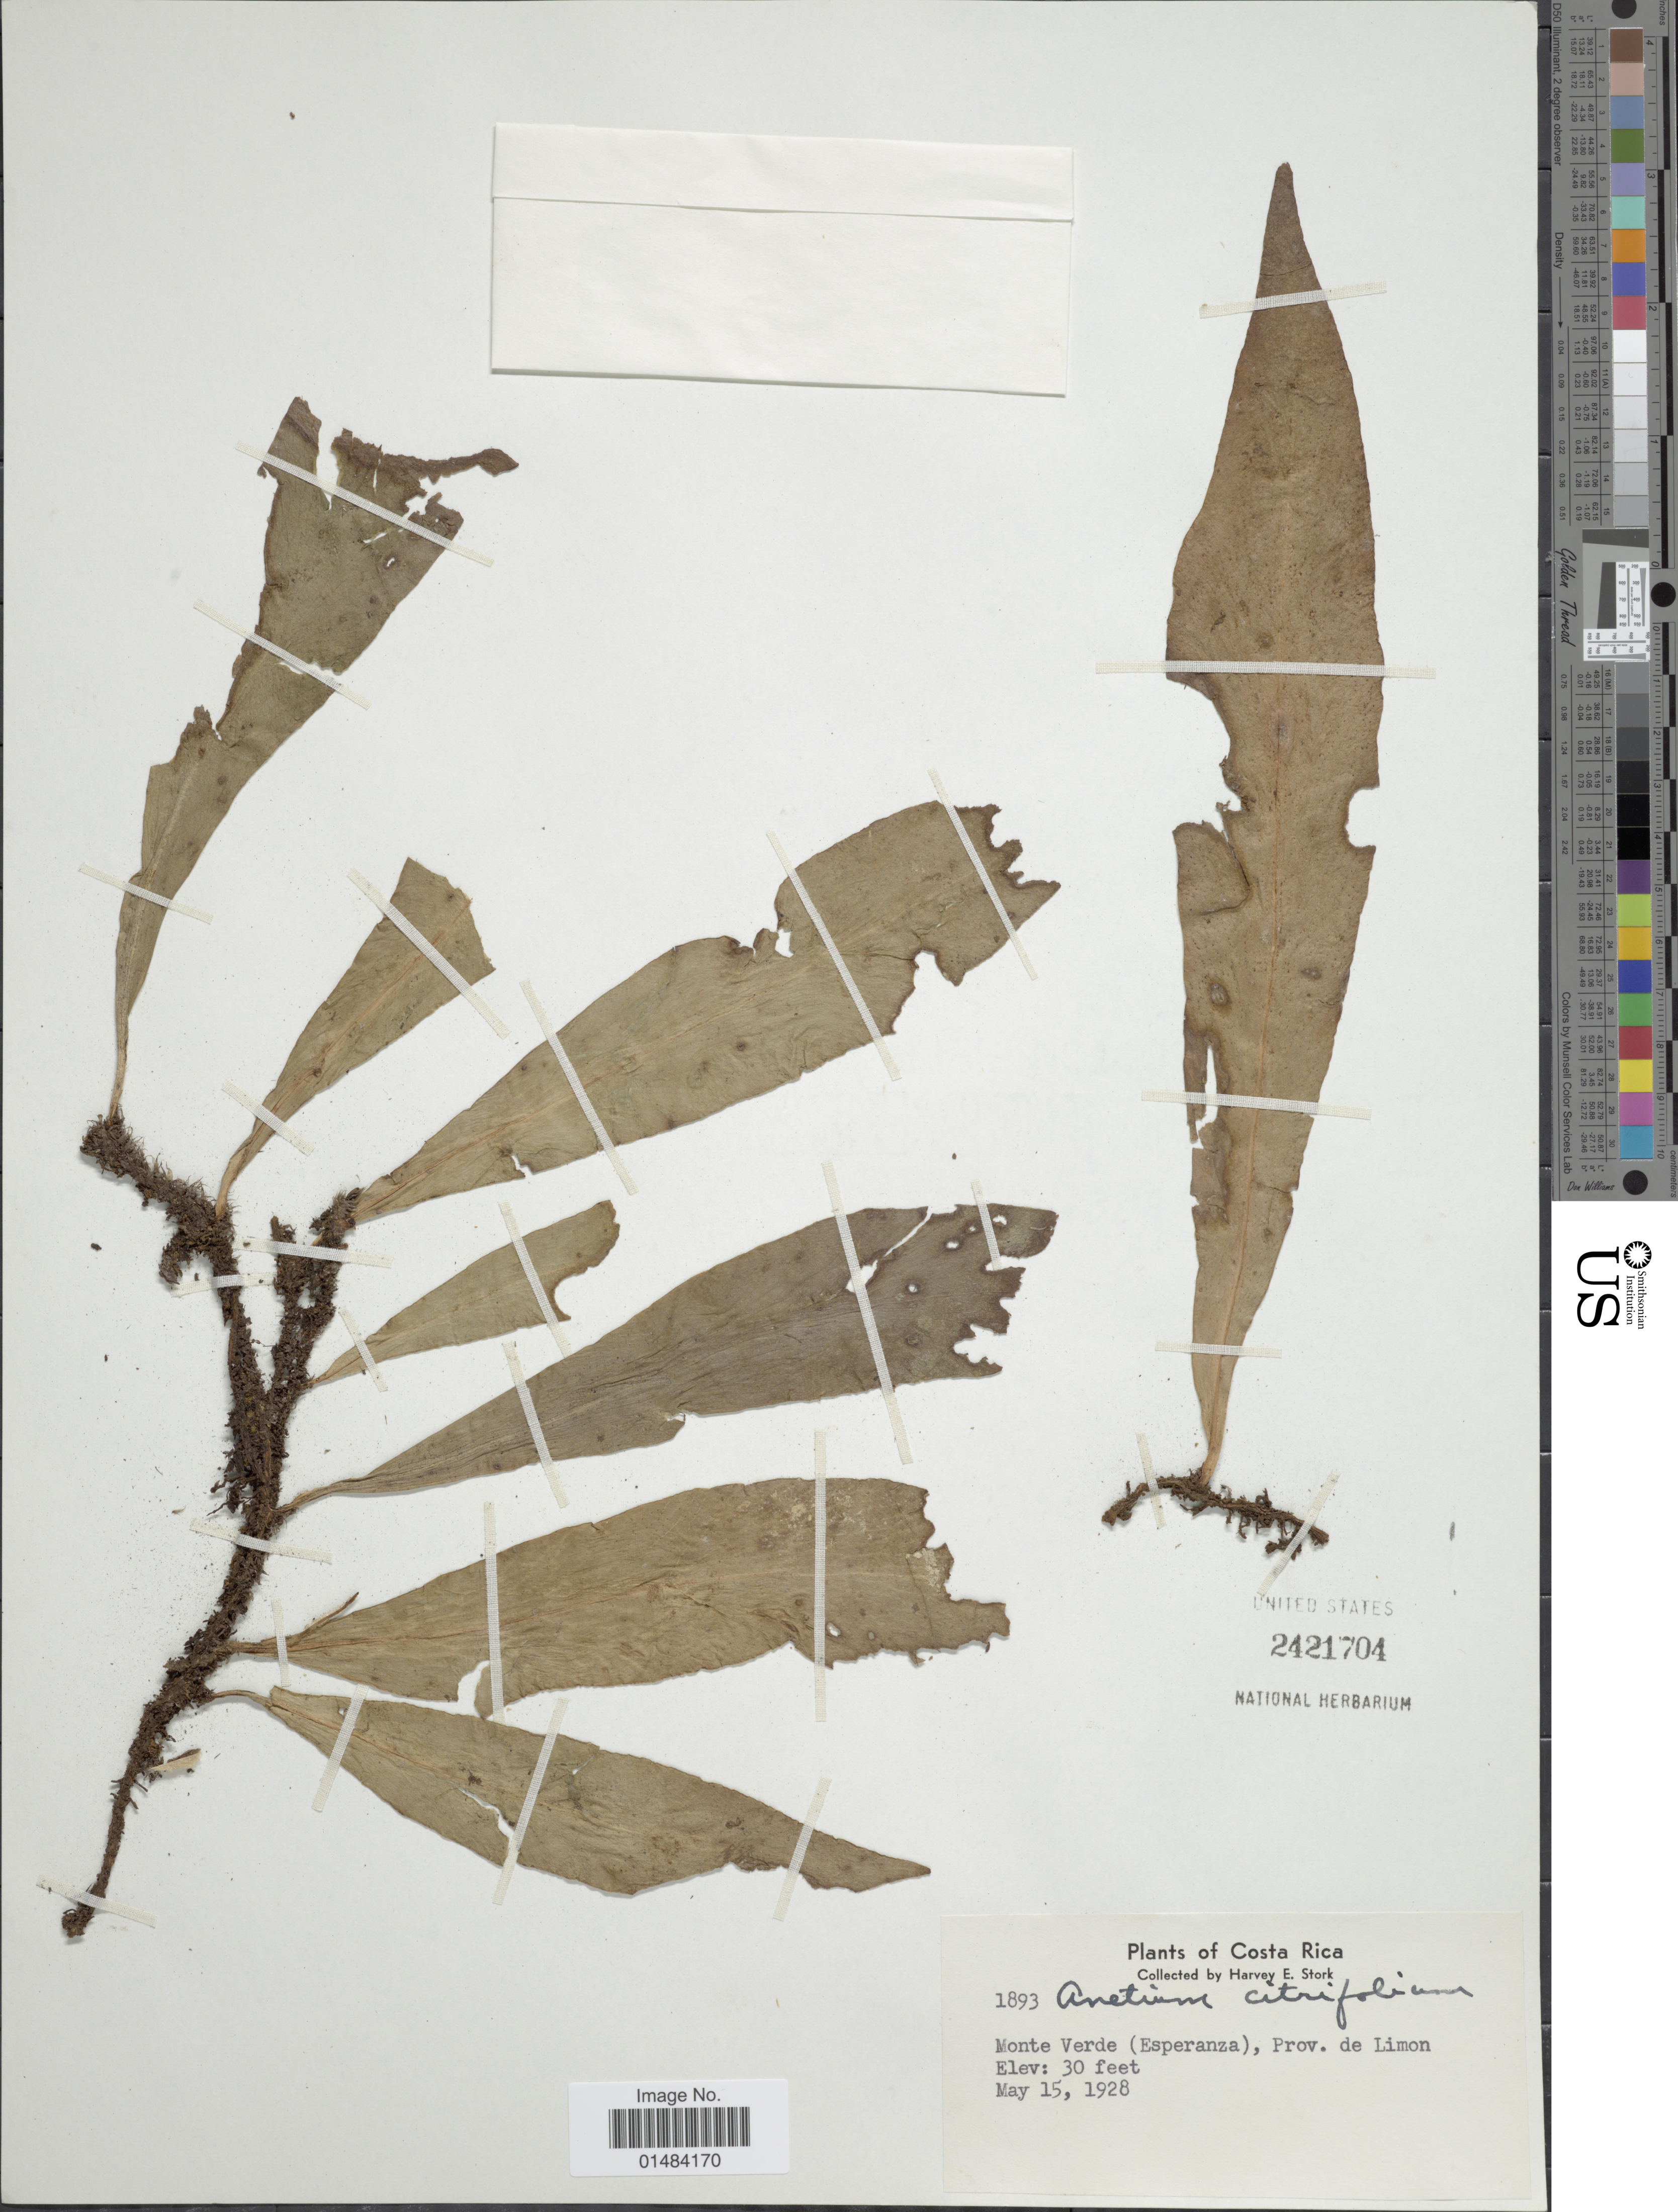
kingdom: Plantae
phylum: Tracheophyta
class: Polypodiopsida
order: Polypodiales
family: Pteridaceae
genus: Anetium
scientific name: Anetium citrifolium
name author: (L.) Splitg.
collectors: H. E. Stork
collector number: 1893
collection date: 1928-05-15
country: Costa Rica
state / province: Limón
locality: Costa Rica, Monte Verde (Esperanza), Prov. de Limon.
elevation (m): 9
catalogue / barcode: US 2421704